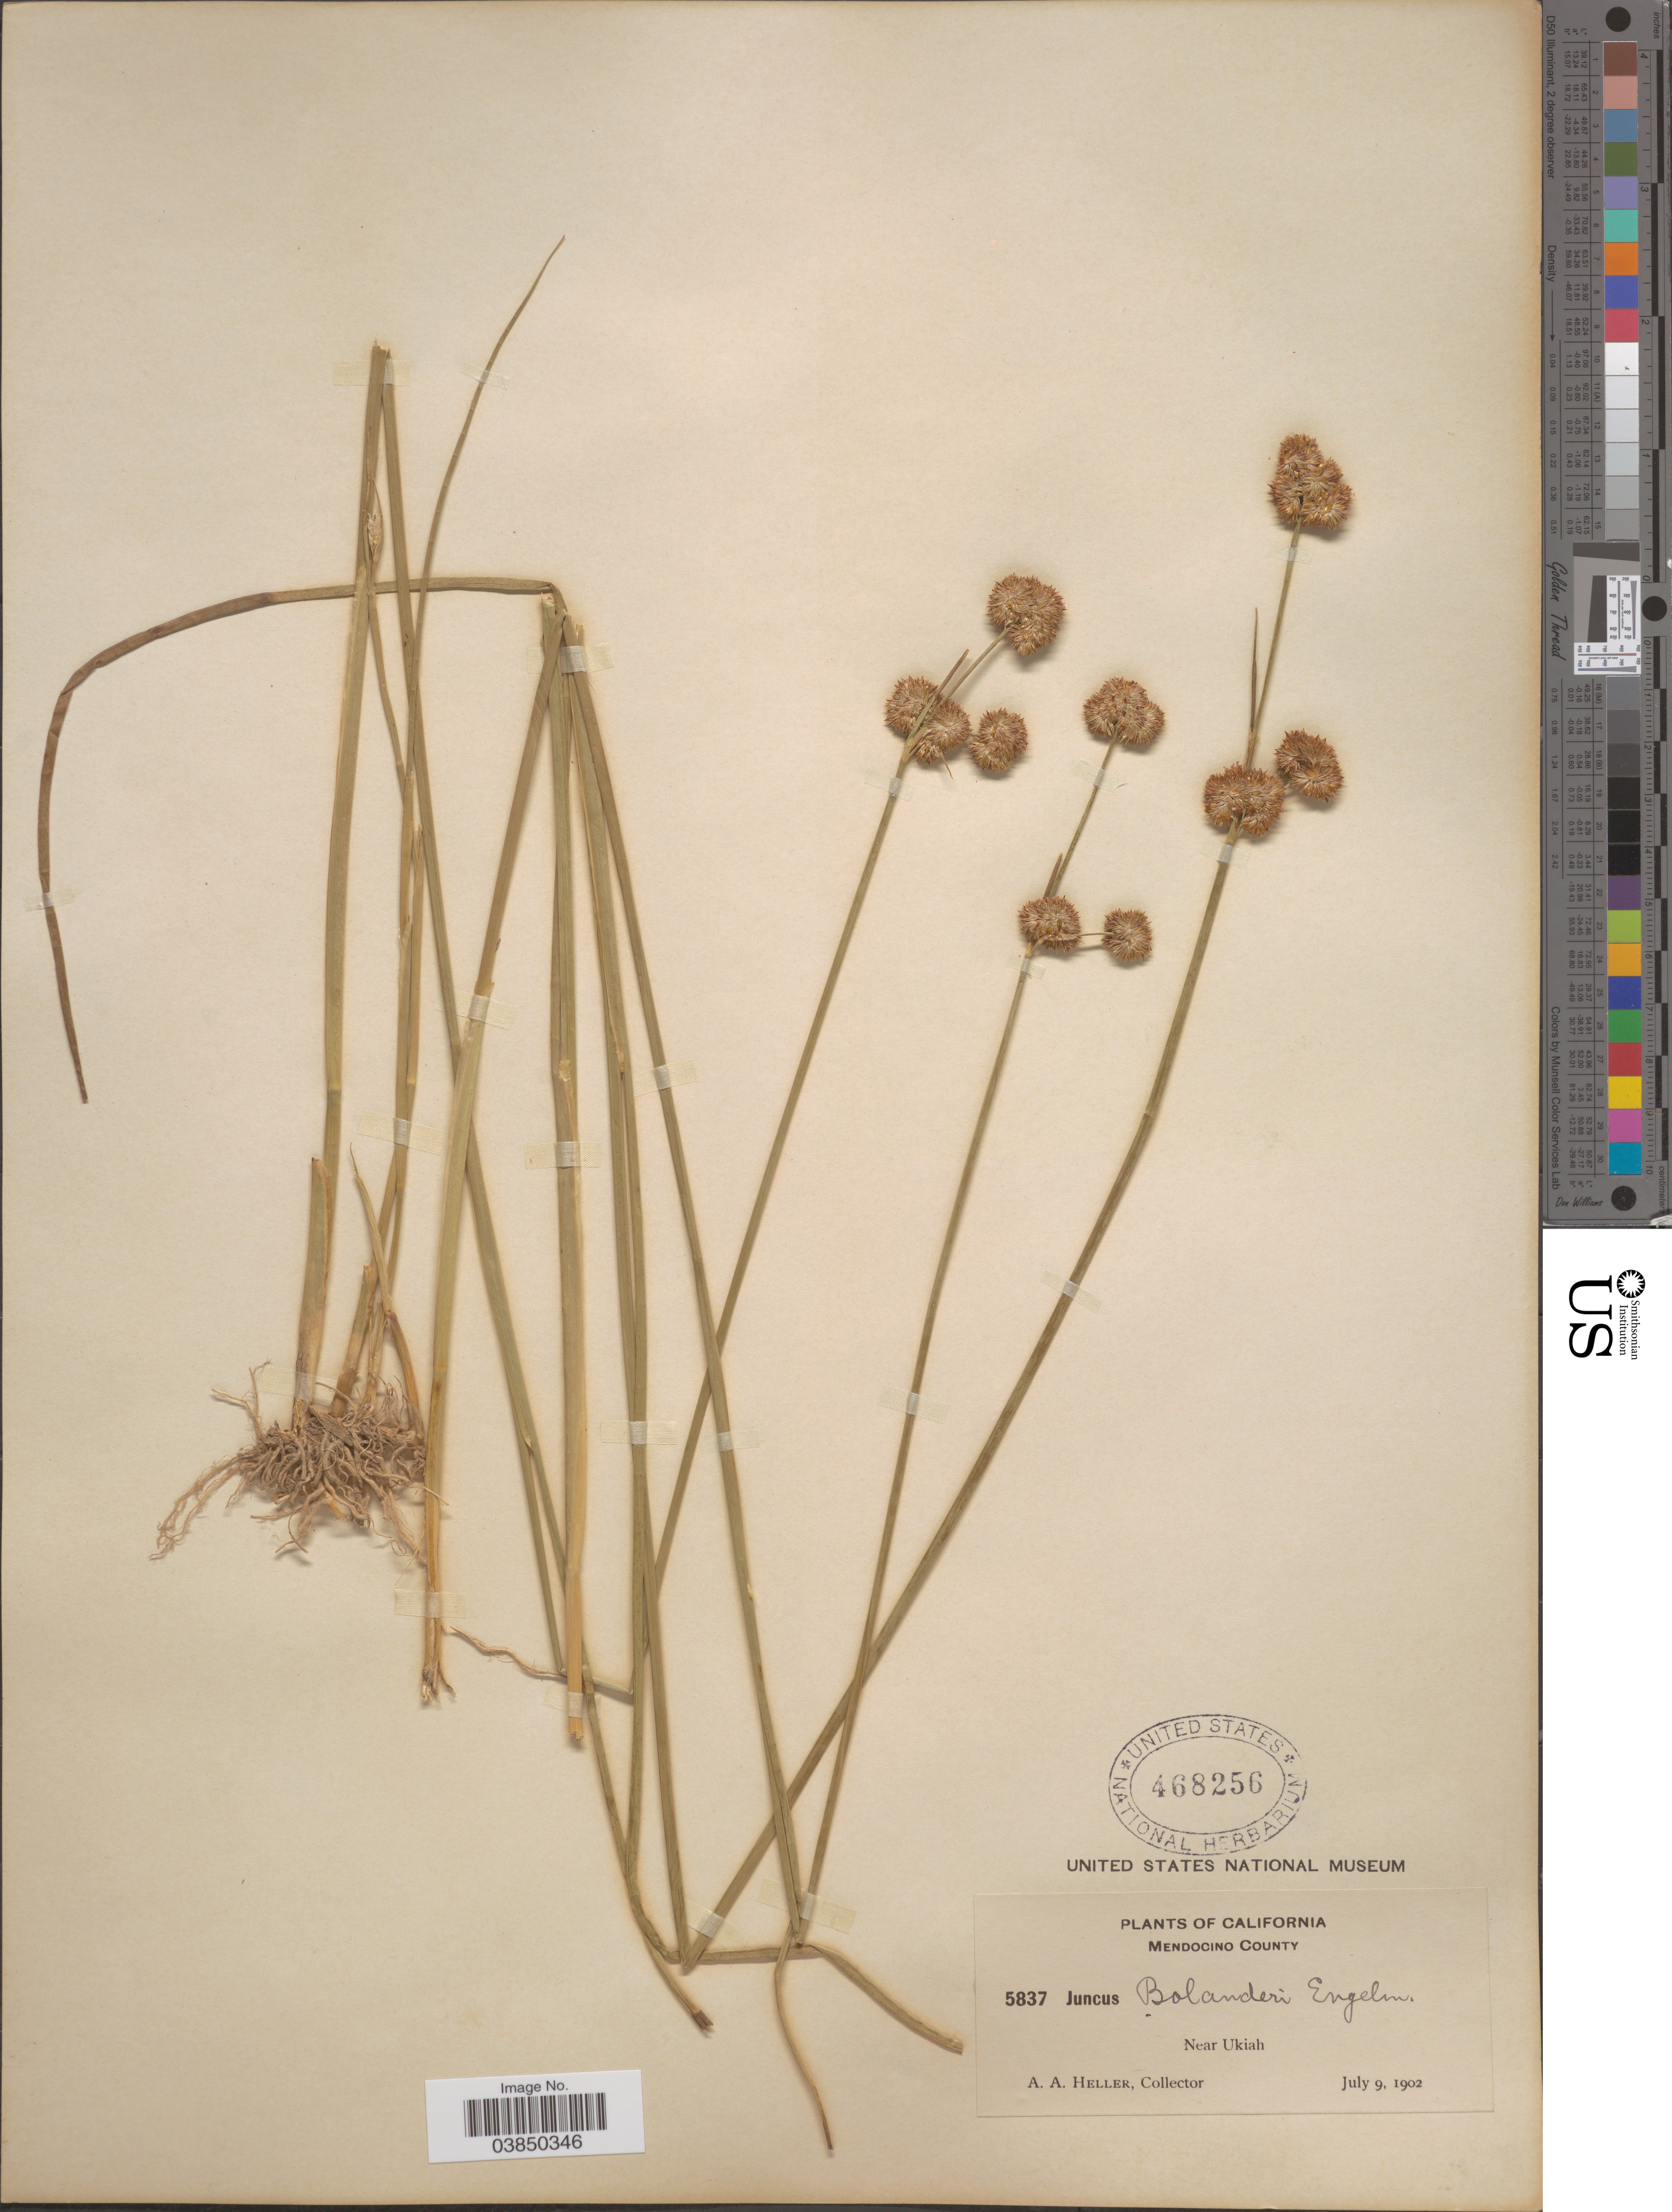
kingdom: Plantae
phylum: Tracheophyta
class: Liliopsida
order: Poales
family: Juncaceae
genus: Juncus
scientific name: Juncus bolanderi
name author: Engelm.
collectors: A. A. Heller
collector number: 5837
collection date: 1902-07-09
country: United States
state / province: California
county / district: Mendocino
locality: Mendocino County. Near Ukiah.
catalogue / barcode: US 468256